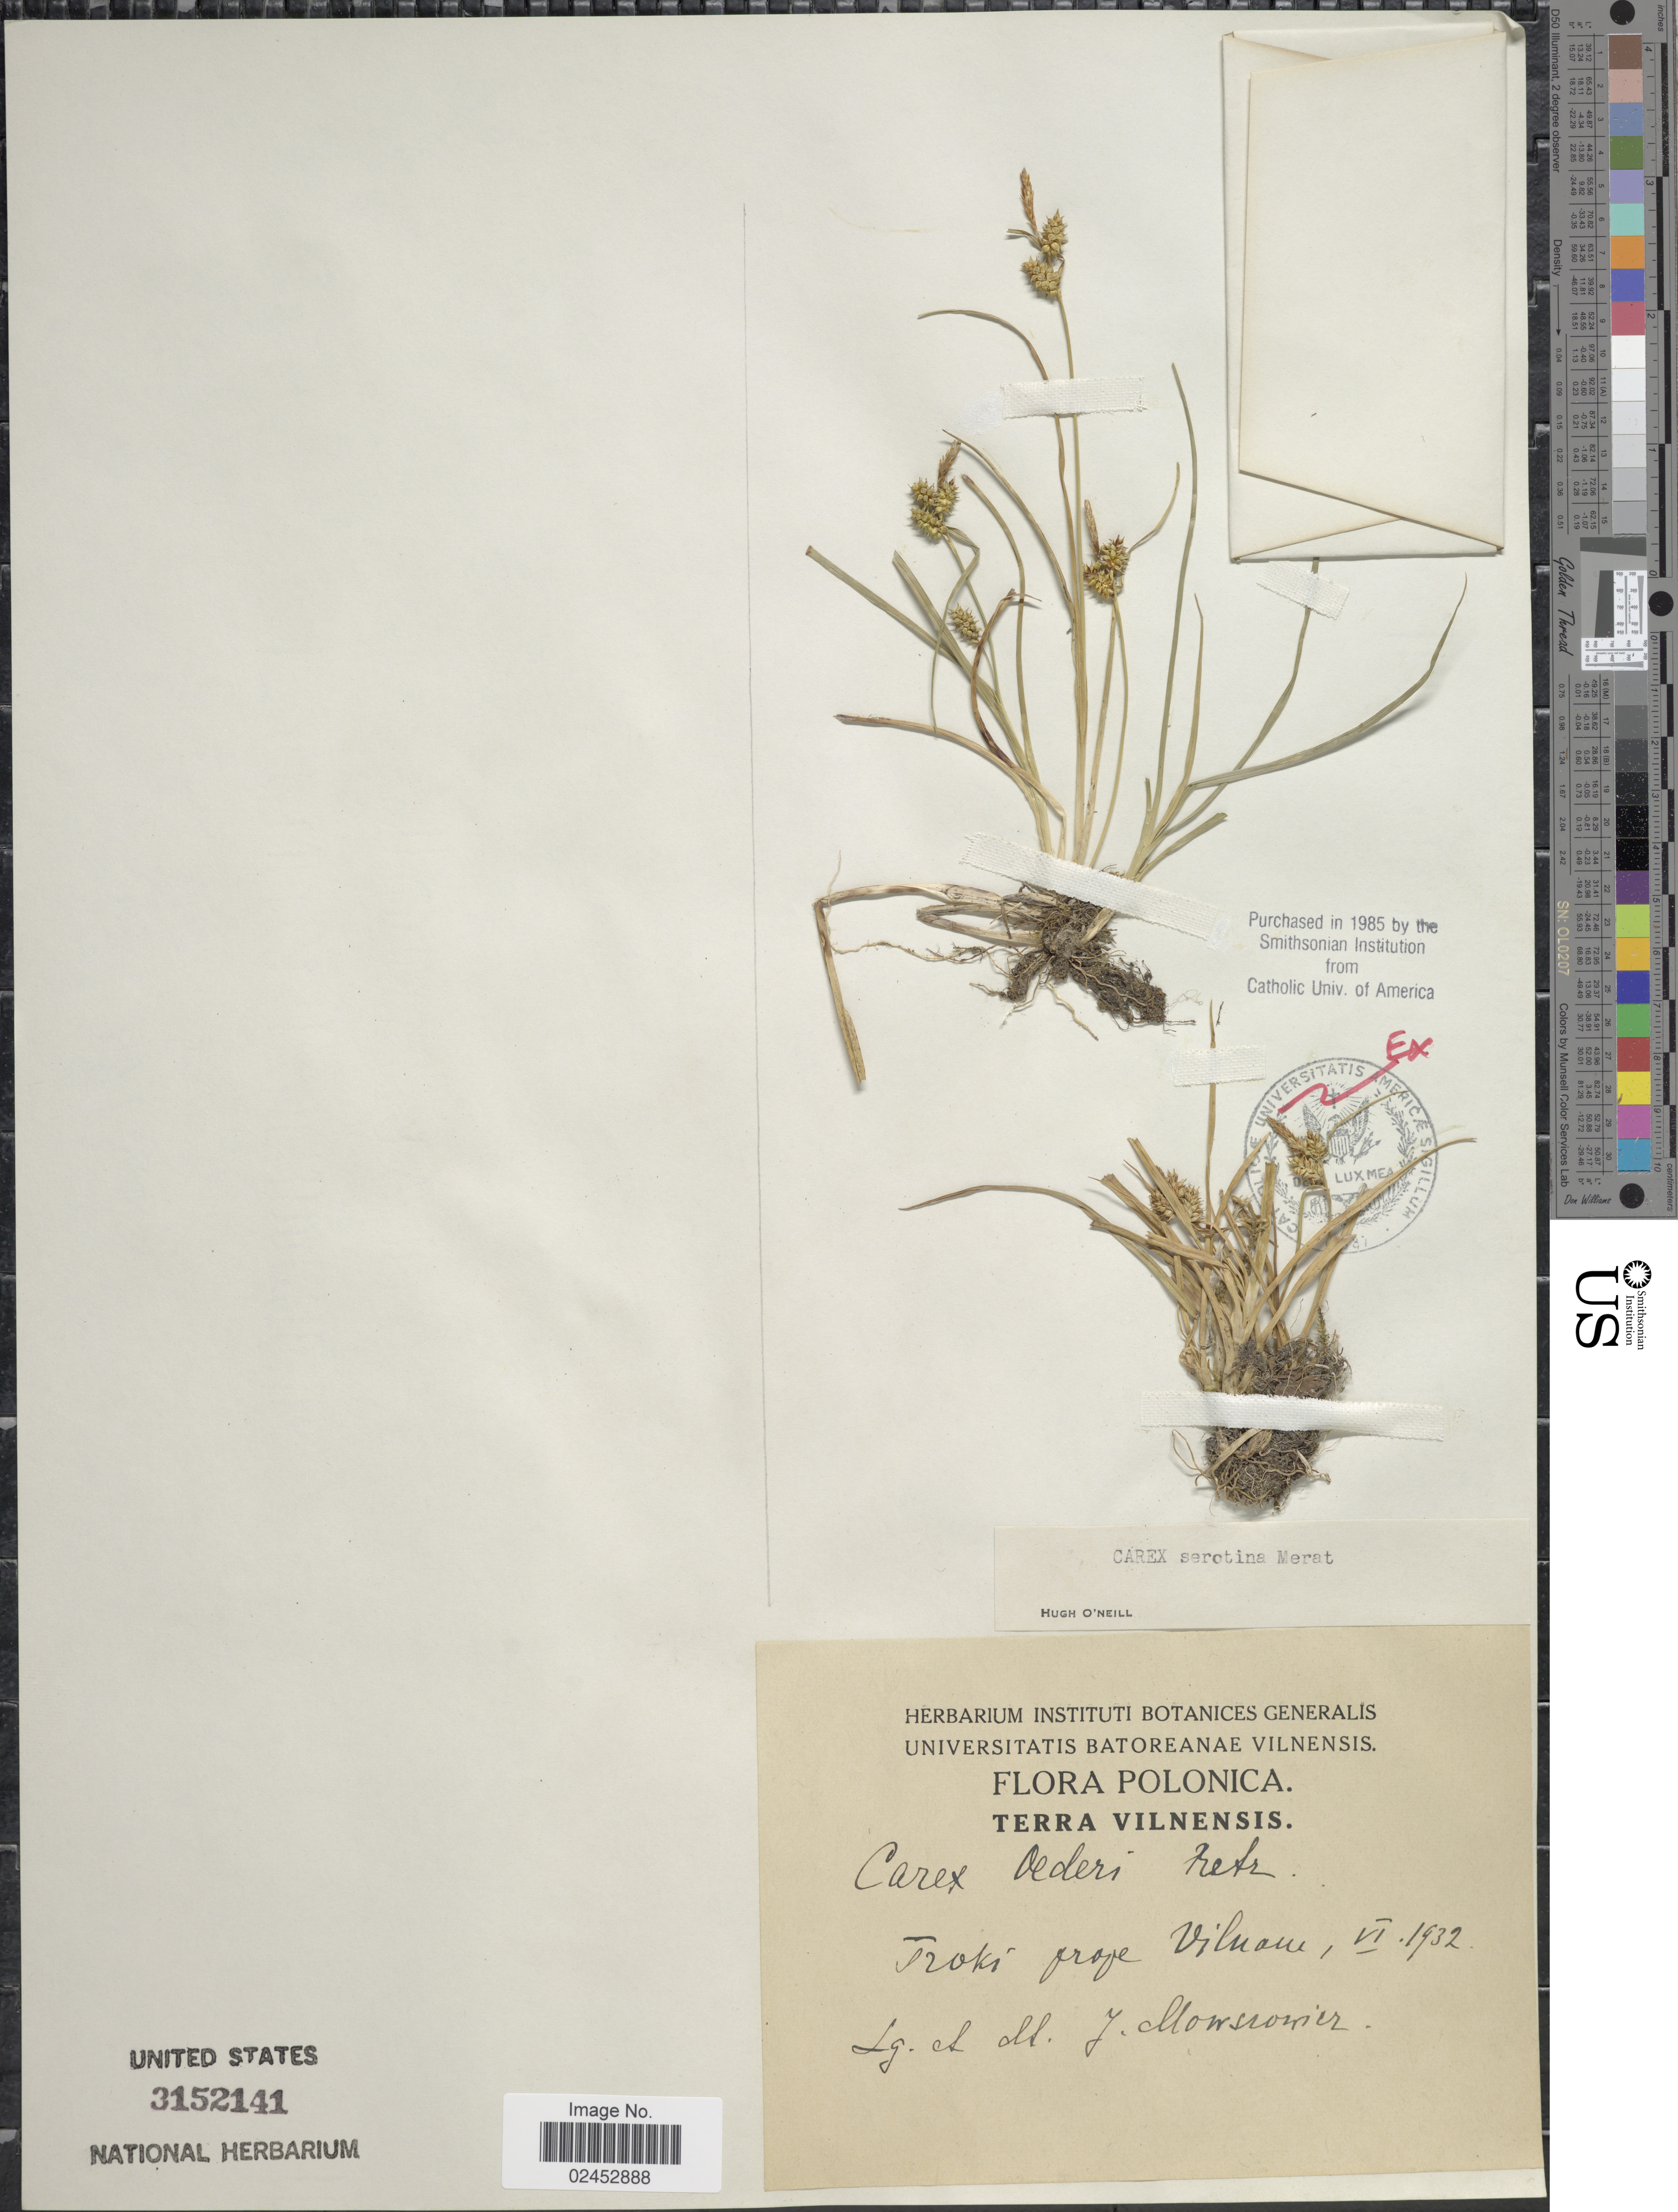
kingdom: Plantae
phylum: Tracheophyta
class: Liliopsida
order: Poales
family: Cyperaceae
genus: Carex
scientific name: Carex oederi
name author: Retz.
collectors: J. Mowsrowicz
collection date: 1932-06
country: Poland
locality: Polonica, Terra Vilnensis, Troki prope Vilnane. [interpreted]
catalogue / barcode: US 3152141